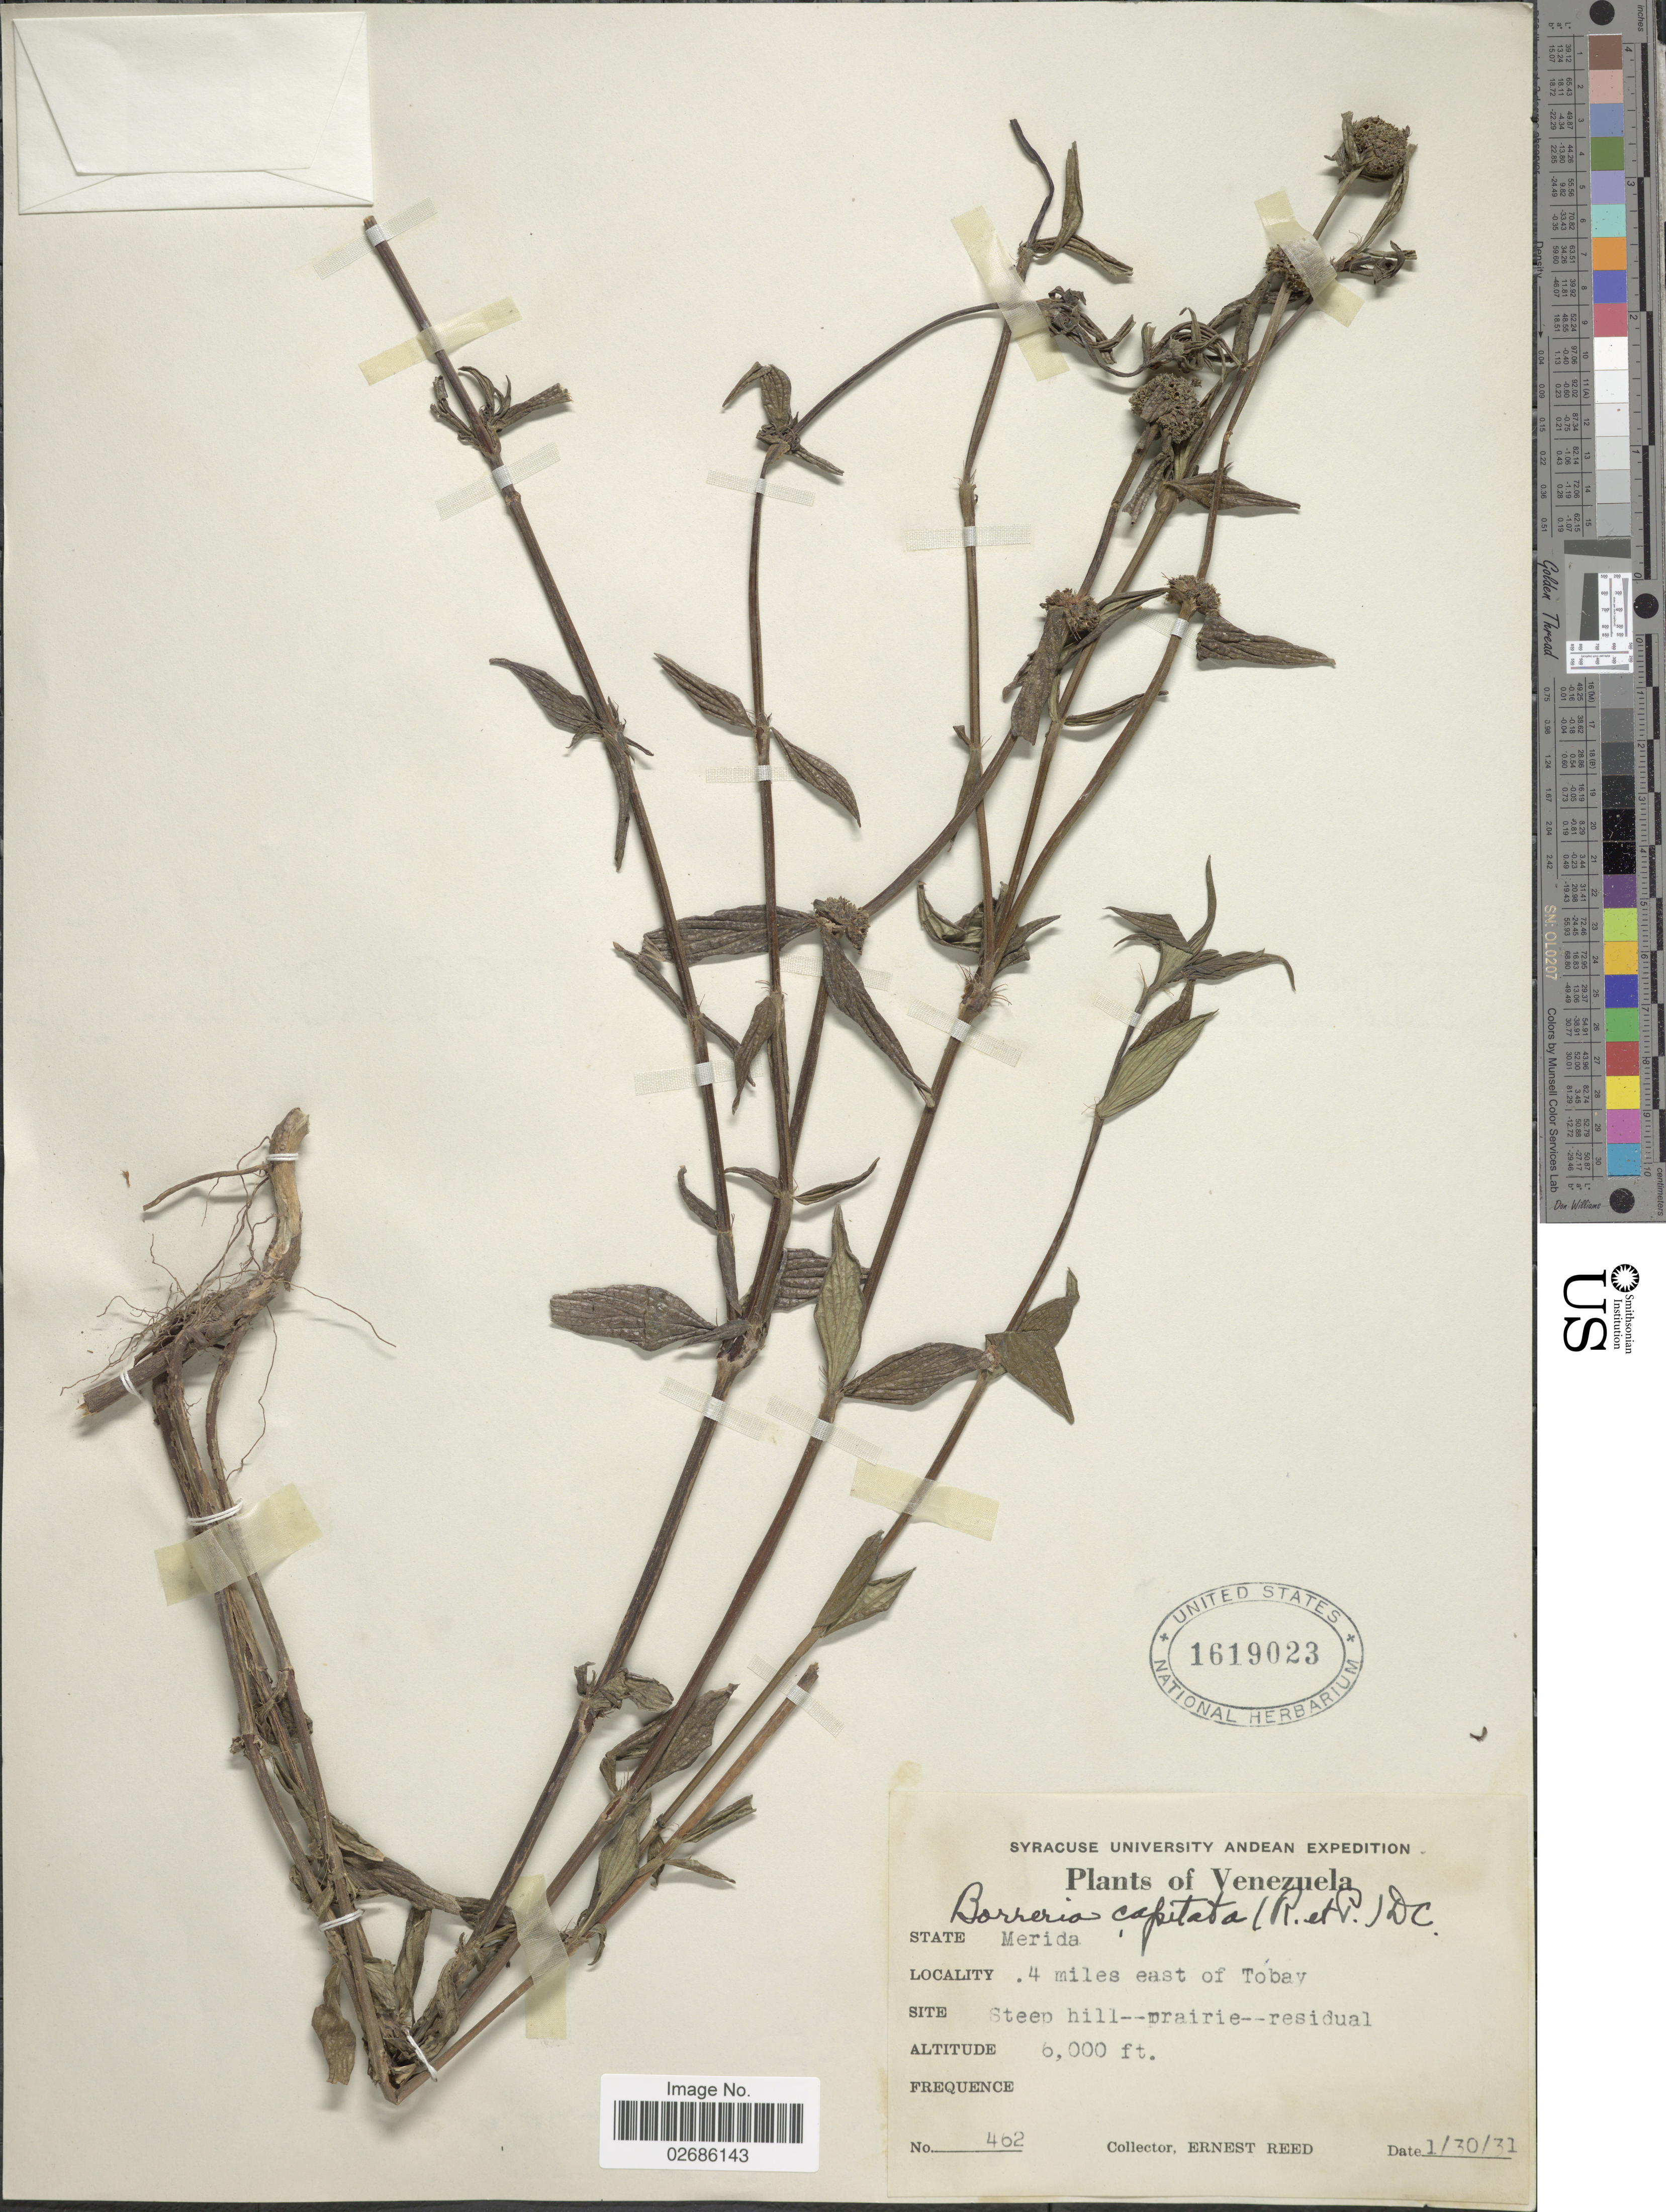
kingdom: Plantae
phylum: Tracheophyta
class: Magnoliopsida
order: Gentianales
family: Rubiaceae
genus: Borreria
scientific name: Borreria capitata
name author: (Ruiz & Pav.) DC.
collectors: E. Reed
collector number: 462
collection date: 1931-01-30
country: Venezuela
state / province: Mérida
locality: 4 miles east of Tobay.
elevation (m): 1829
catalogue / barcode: US 1619023